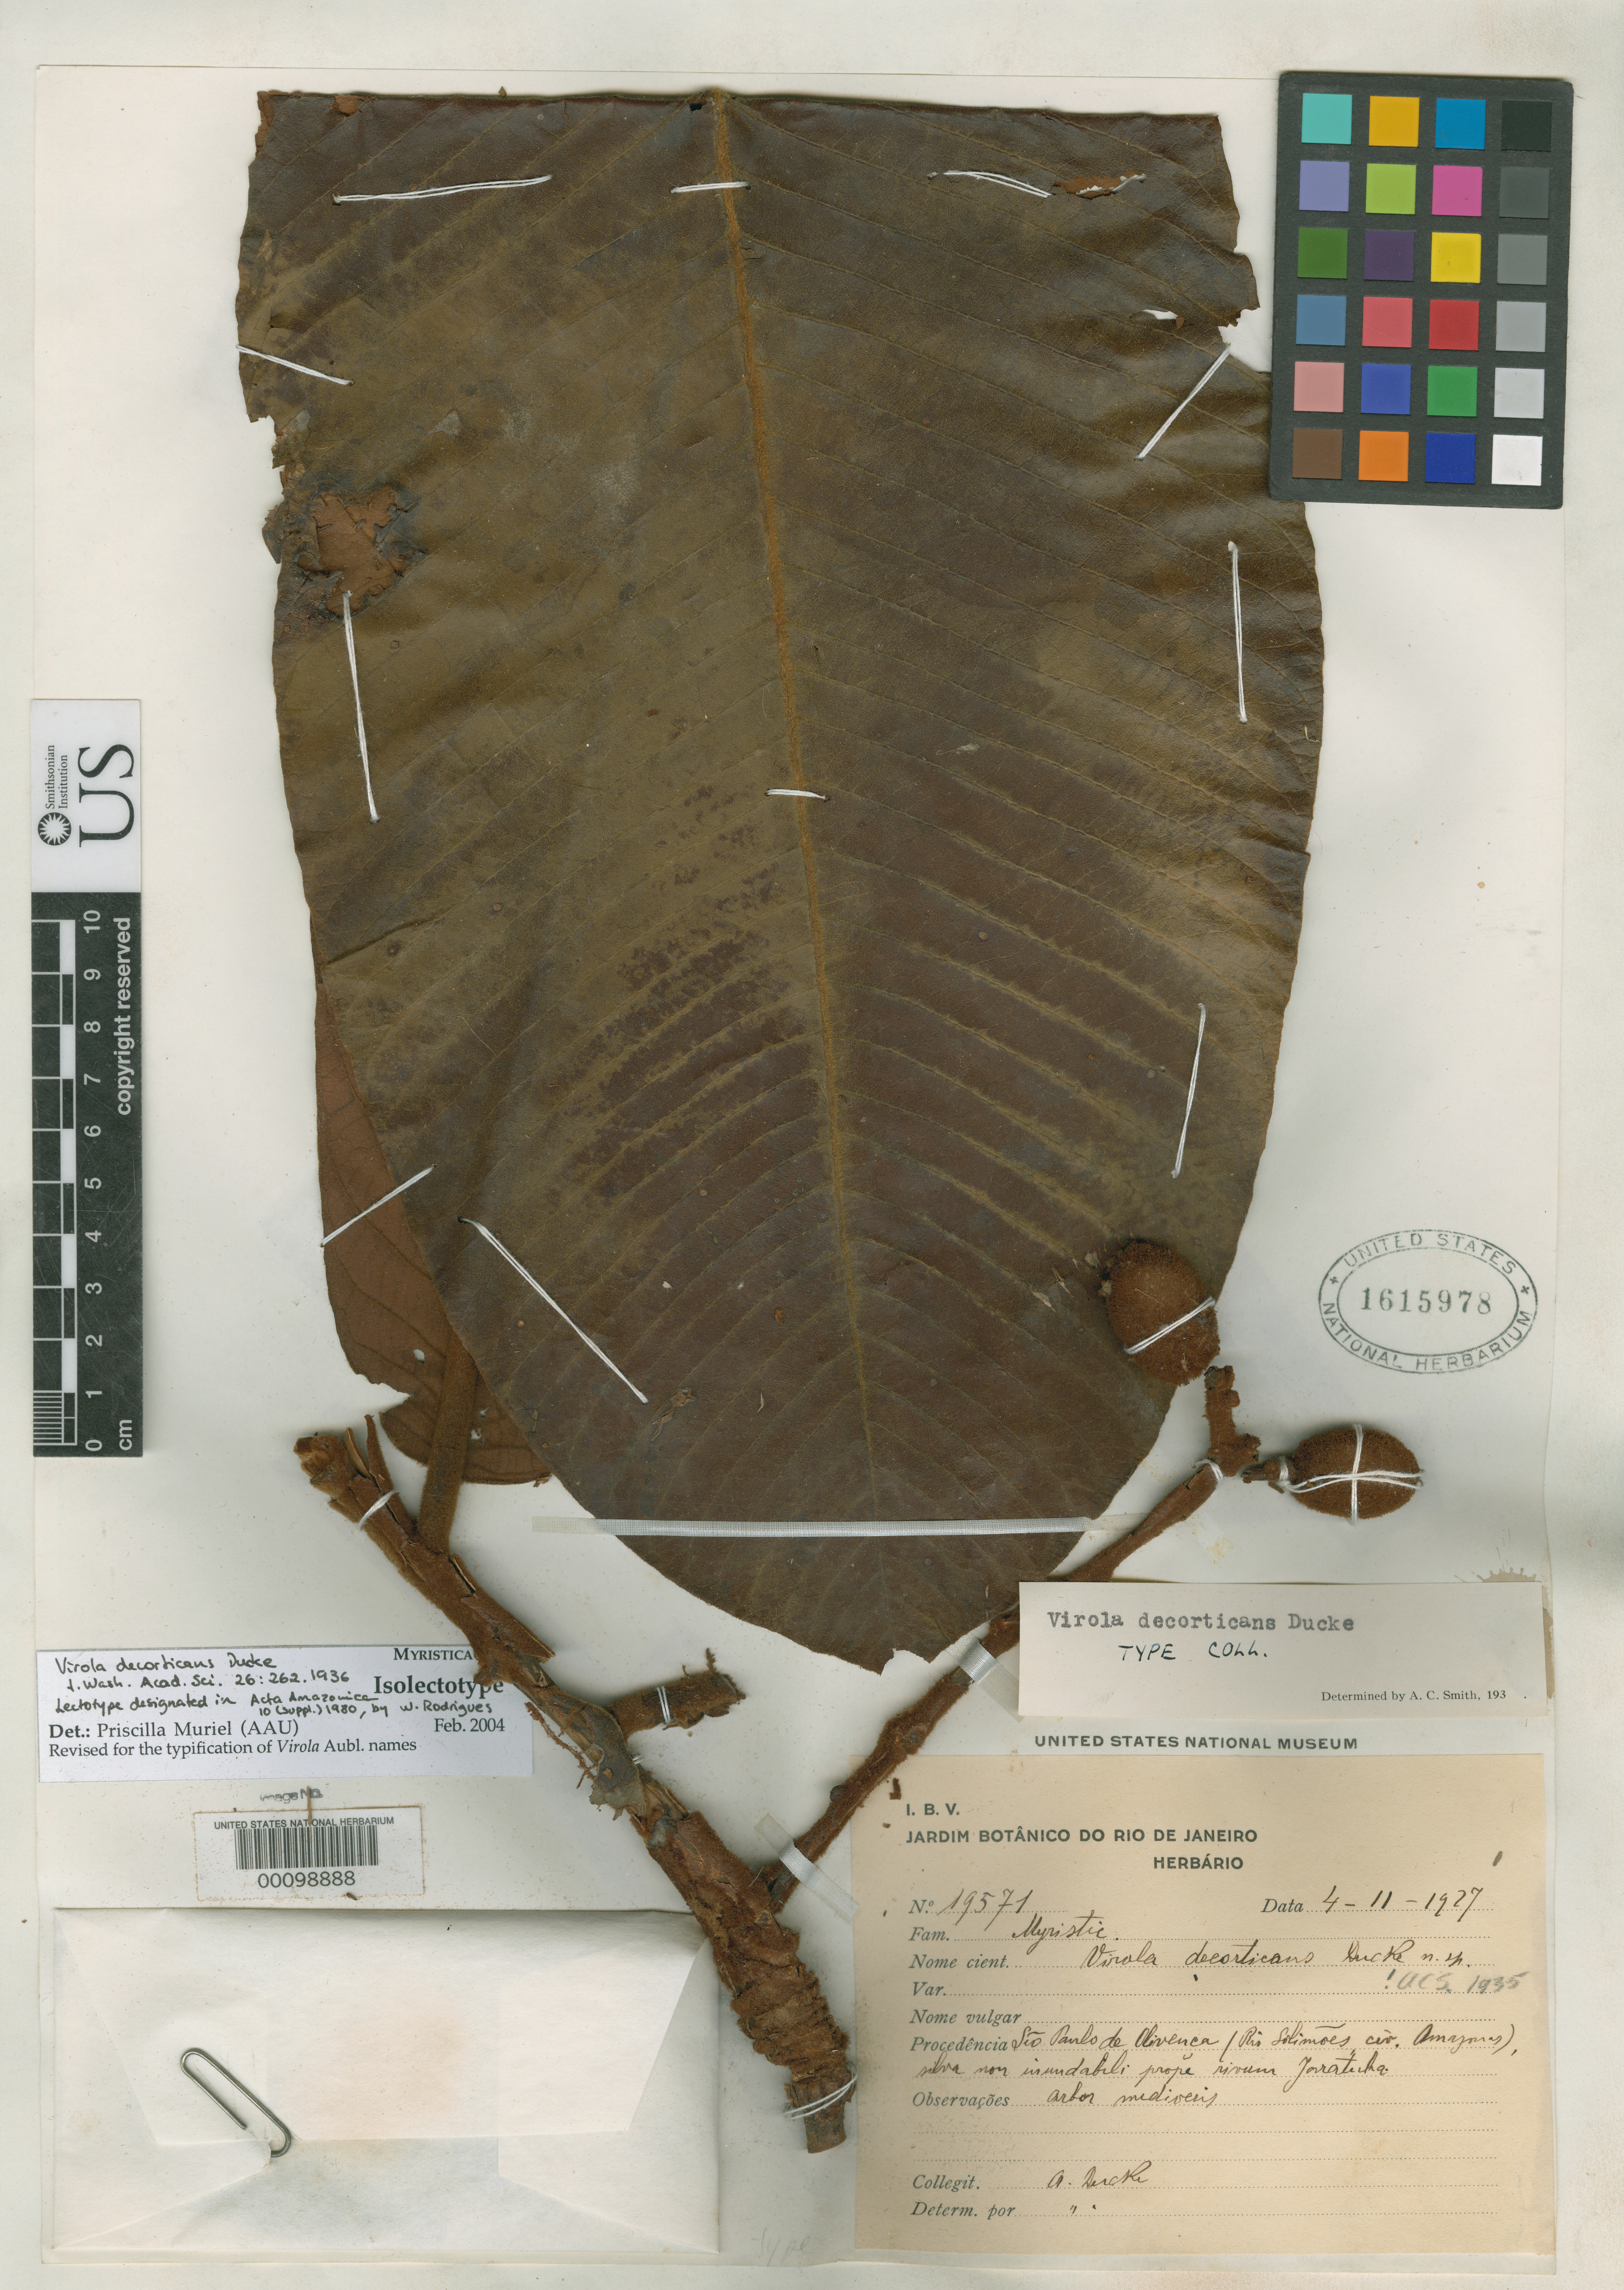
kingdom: Plantae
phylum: Tracheophyta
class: Magnoliopsida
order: Magnoliales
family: Myristicaceae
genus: Virola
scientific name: Virola decorticans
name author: Ducke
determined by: Muriel M., P., AAU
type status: Isolectotype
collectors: A. Ducke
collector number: Herb. Jard. Bot. Rio 19571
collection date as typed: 04 Nov 1927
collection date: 1927-11-04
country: Brazil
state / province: Amazonas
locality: São Paulo de Olivenca (Rio Solimoes, civ. Amazonas), silva non inundabili prope rivum Yaratuba.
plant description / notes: Protologue also cites Williams 3077 (which is cited as paratype by Rodrigues 1980).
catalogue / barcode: US 1615978